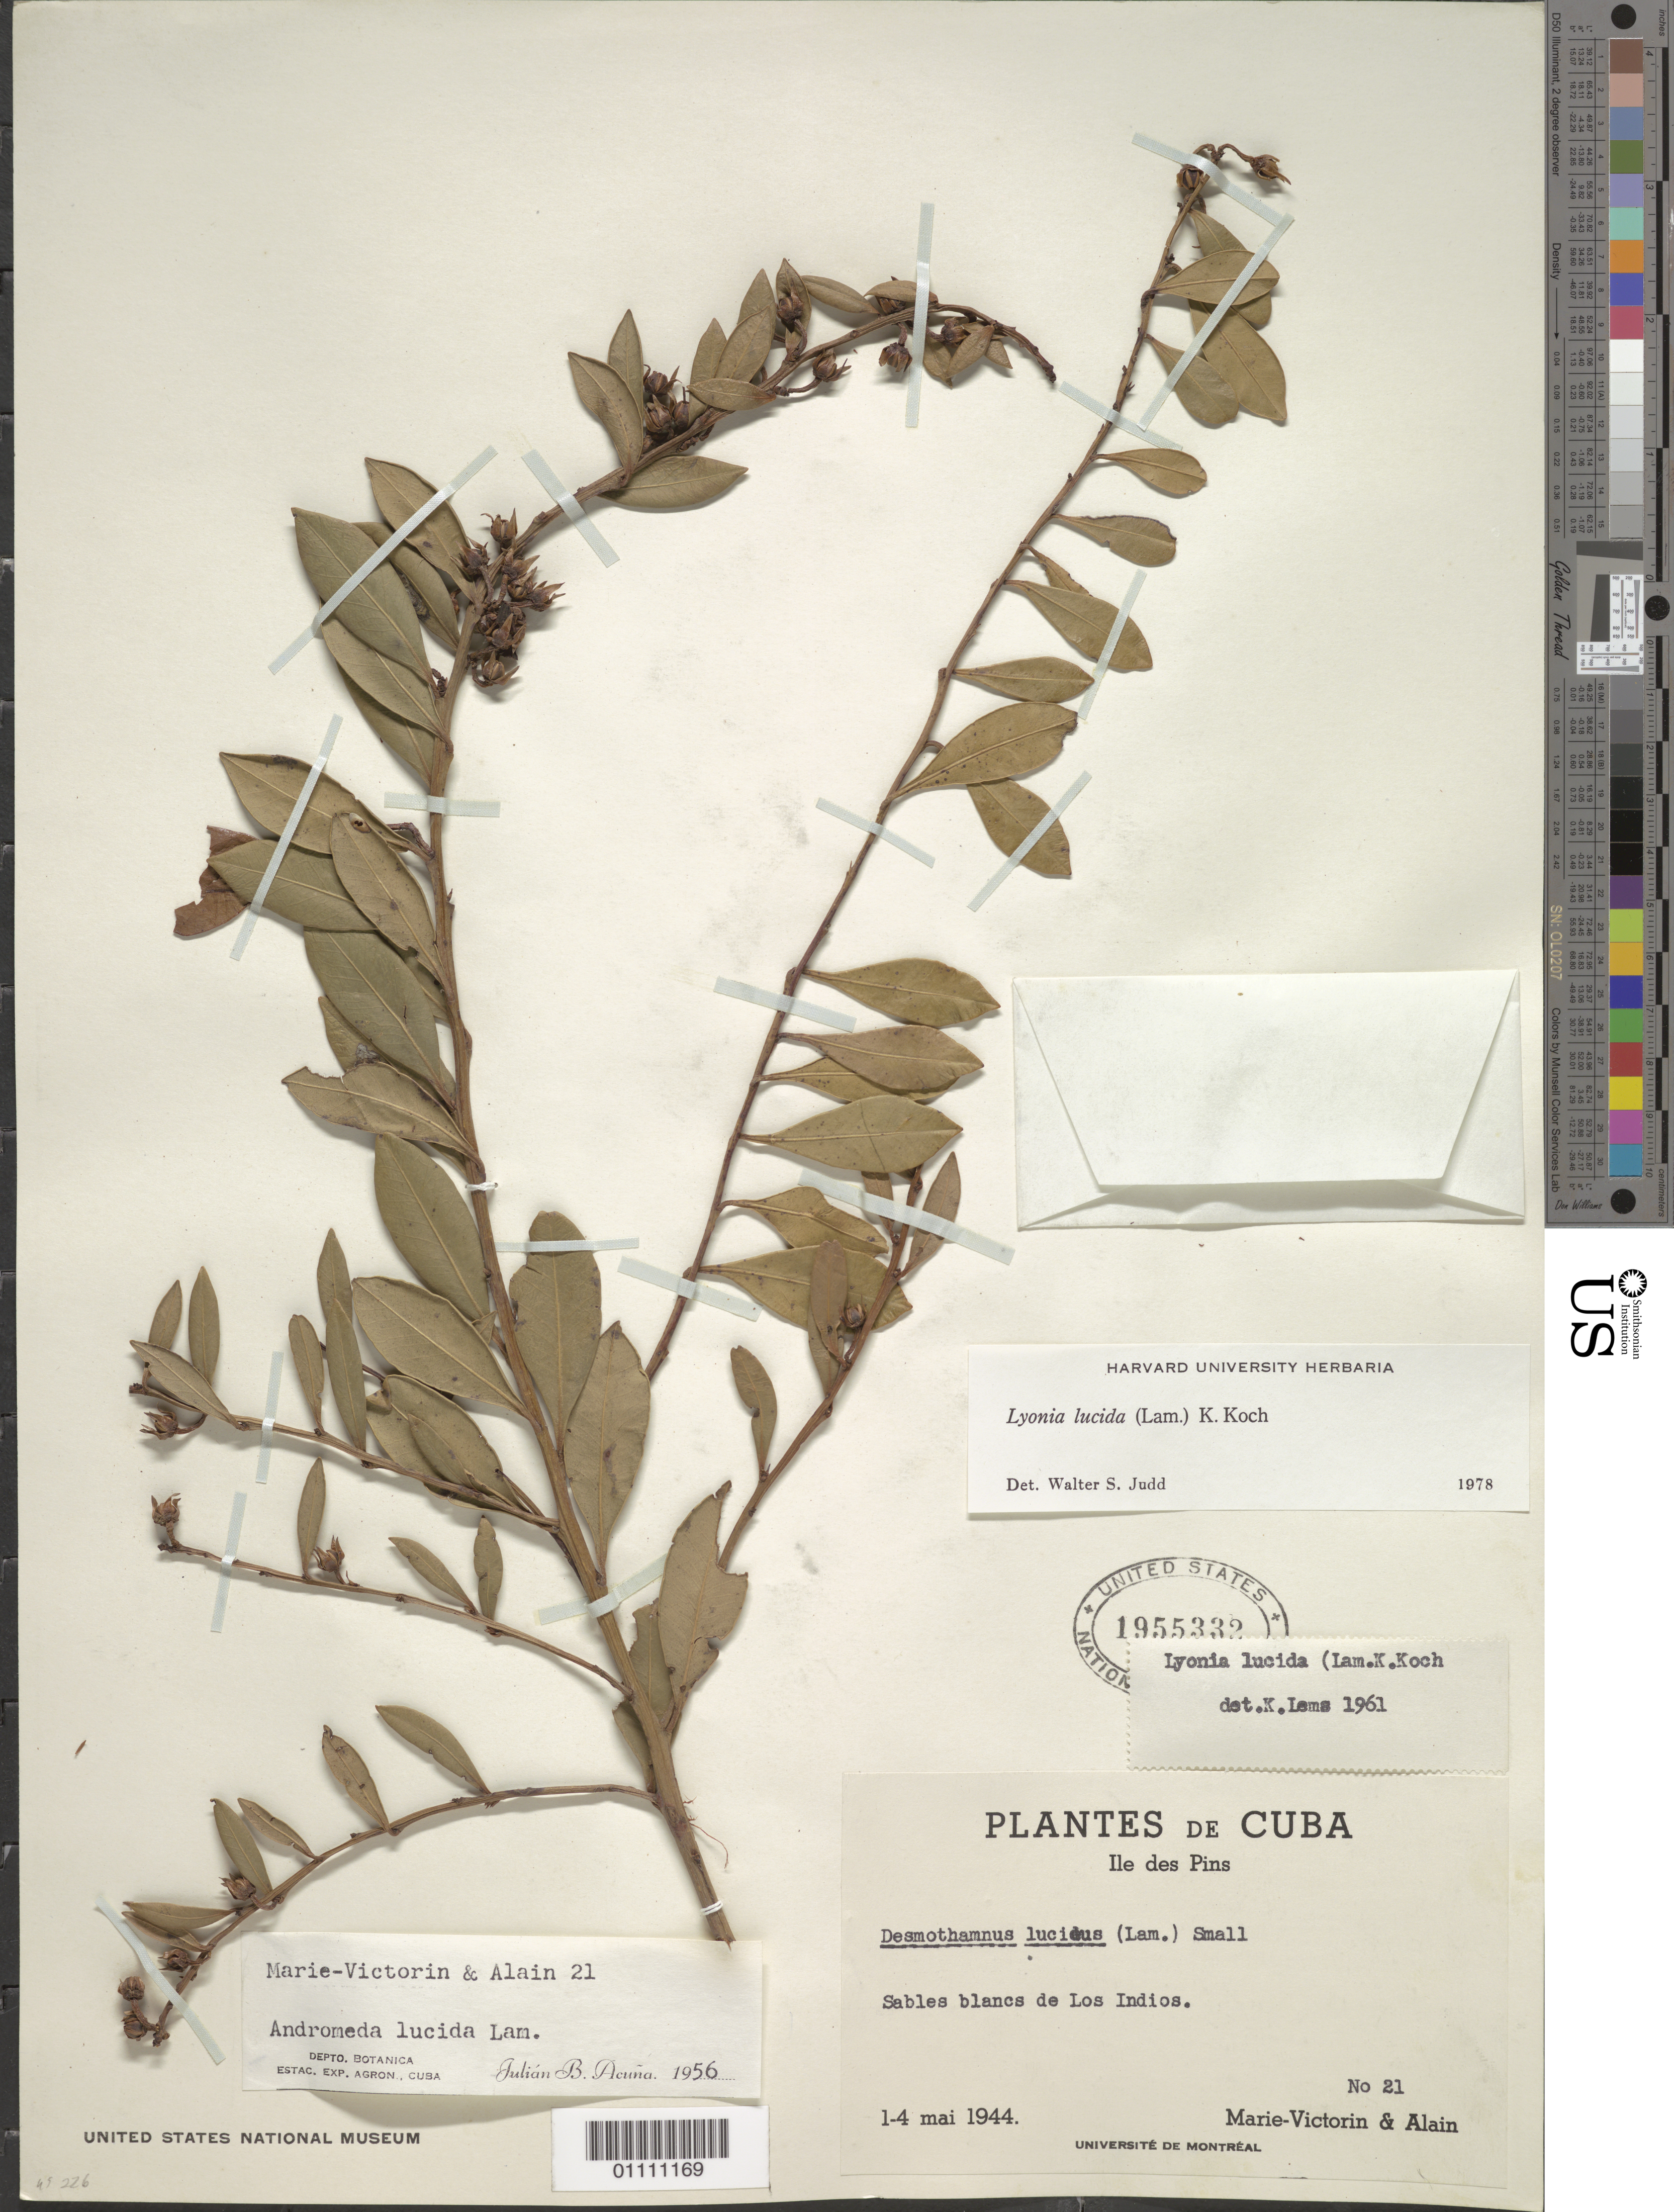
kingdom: Plantae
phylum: Tracheophyta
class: Magnoliopsida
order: Ericales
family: Ericaceae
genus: Lyonia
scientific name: Lyonia lucida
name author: K. Koch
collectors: Fr. Marie-Victorin & A. H. Liogier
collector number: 21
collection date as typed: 01 May 1944 to 04 May 1944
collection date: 1944-05-01/1944-05-04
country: Cuba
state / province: Isla de La Juventud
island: Isla de la Juventud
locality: Sales blancs de Los Indios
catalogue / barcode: US 1955332